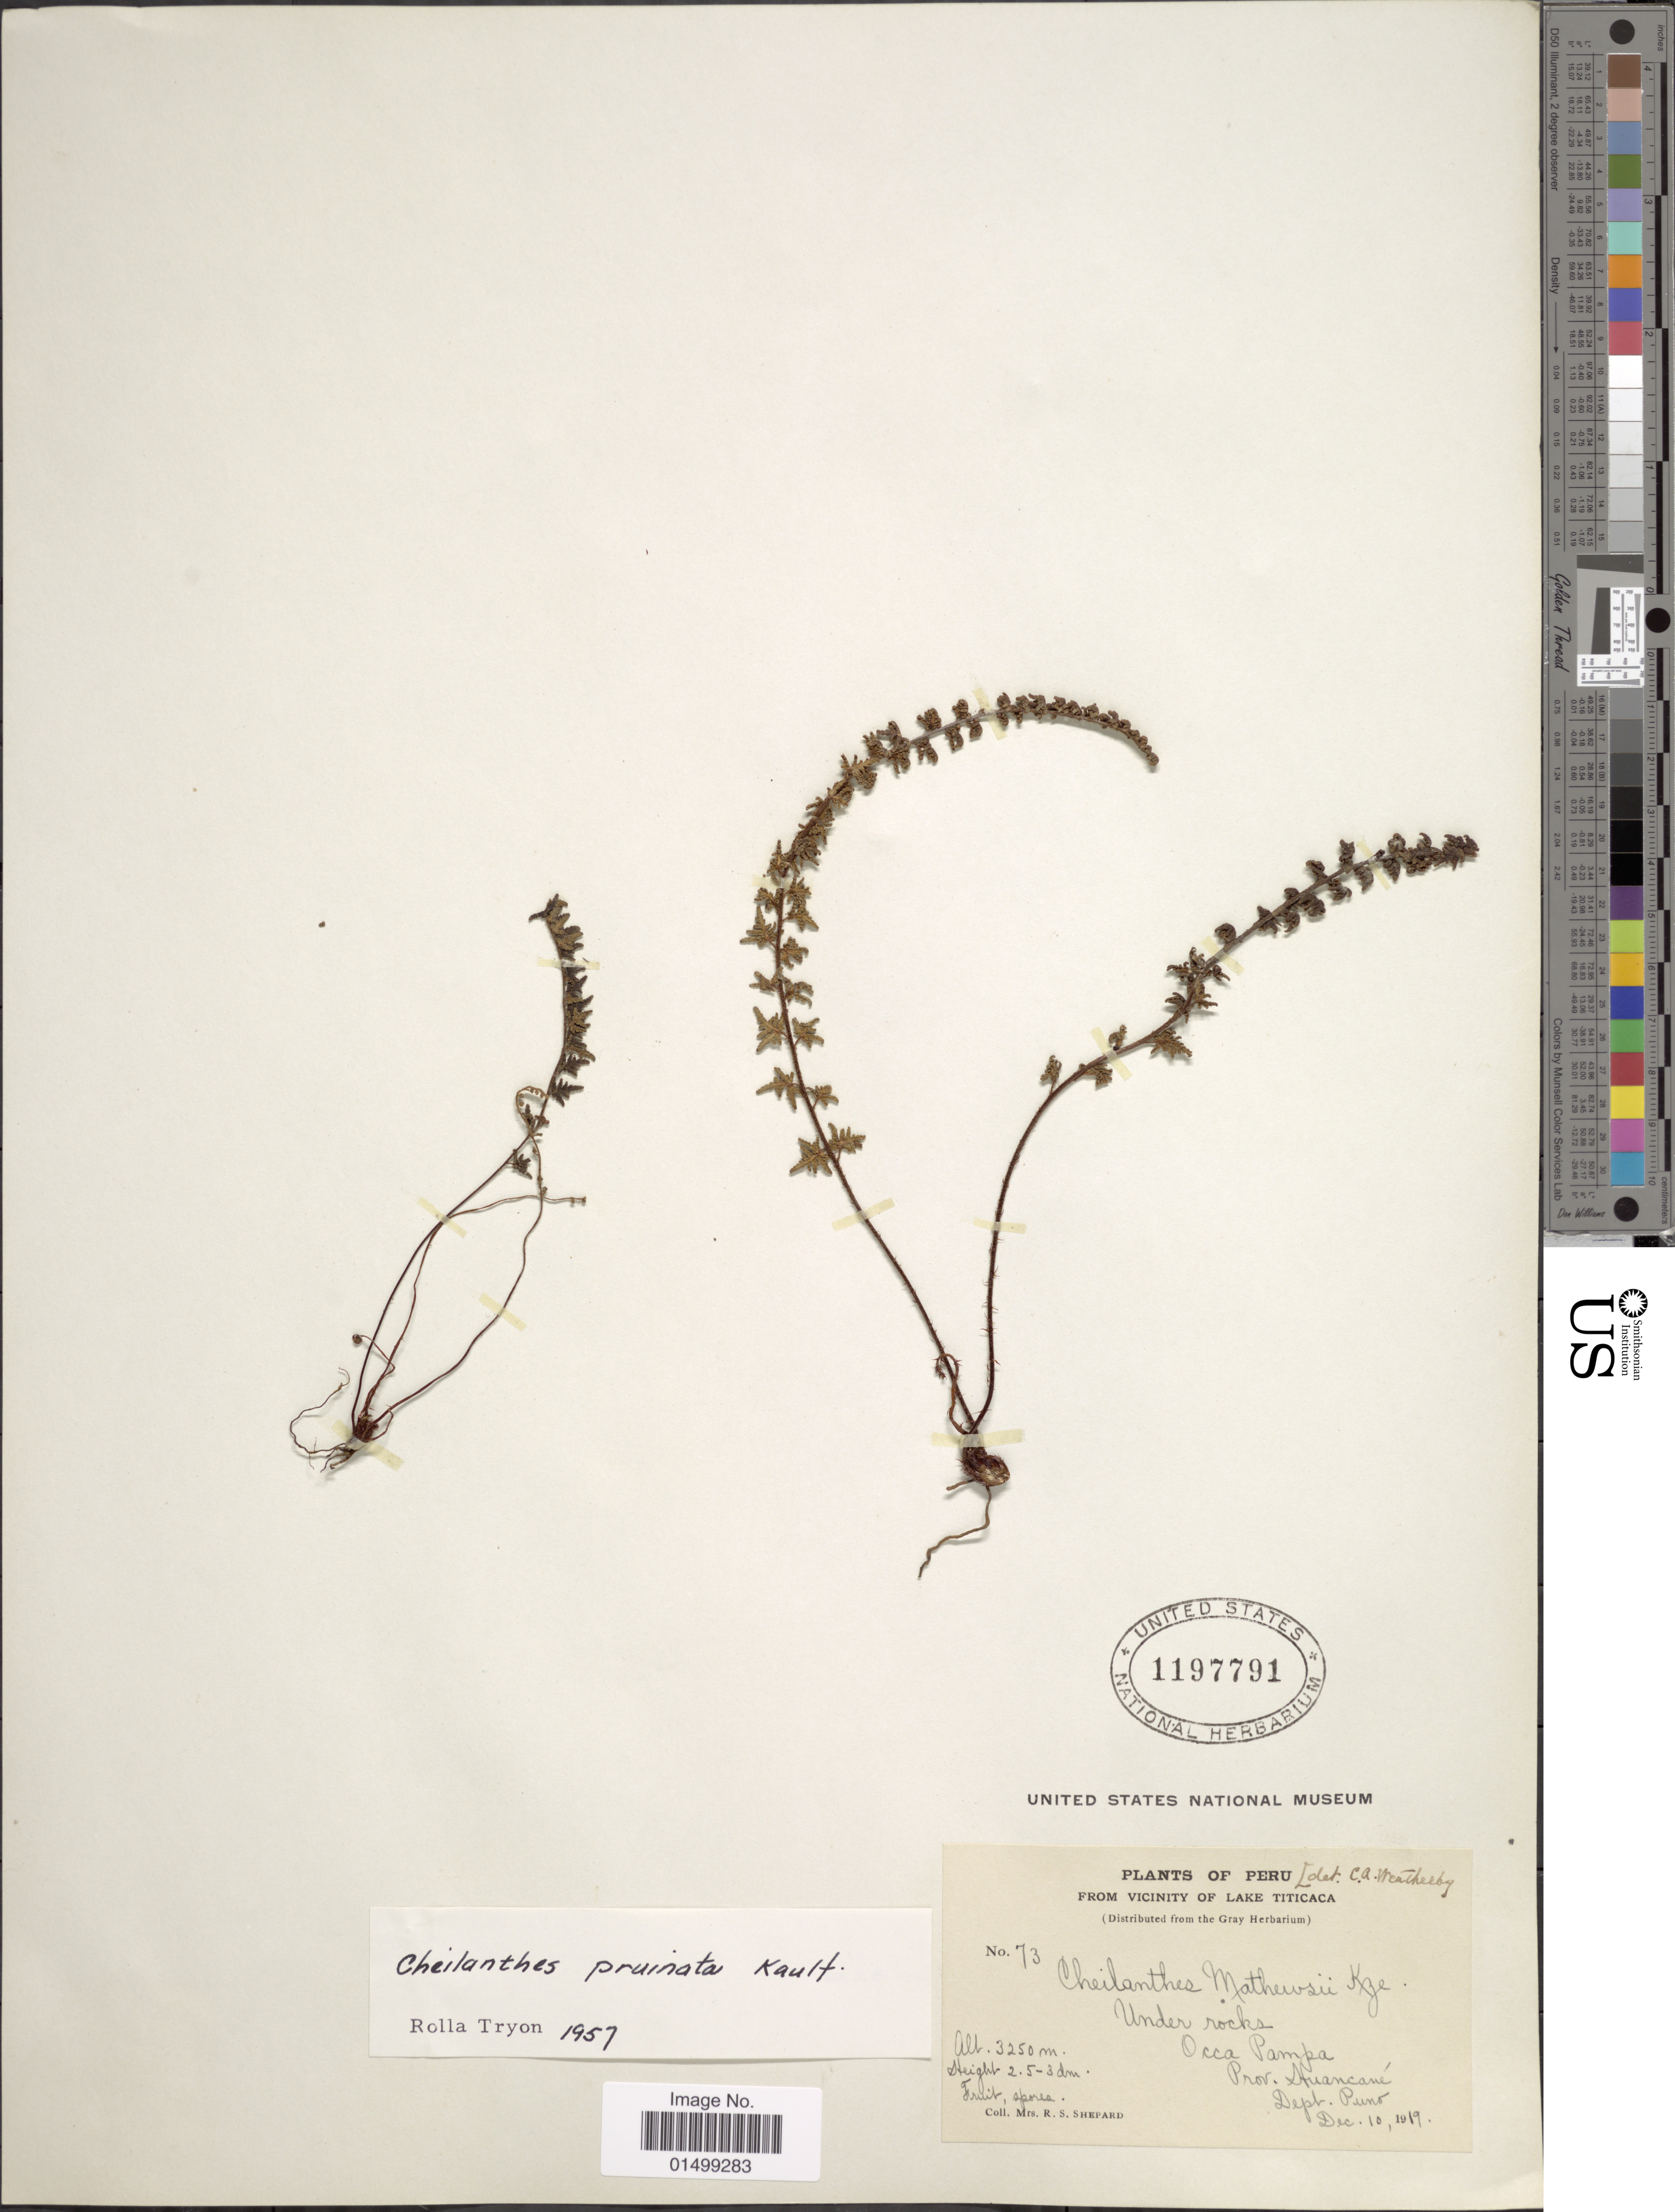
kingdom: Plantae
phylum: Tracheophyta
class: Polypodiopsida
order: Polypodiales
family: Pteridaceae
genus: Cheilanthes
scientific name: Cheilanthes pruinata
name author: Kaulf.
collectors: R. S. Shepard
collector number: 73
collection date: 1919-12-10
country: Peru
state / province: Puno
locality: Lake Titicaca, under rocks, Occa Pampa, Prov. Atuancané.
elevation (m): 3250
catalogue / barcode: US 1197791